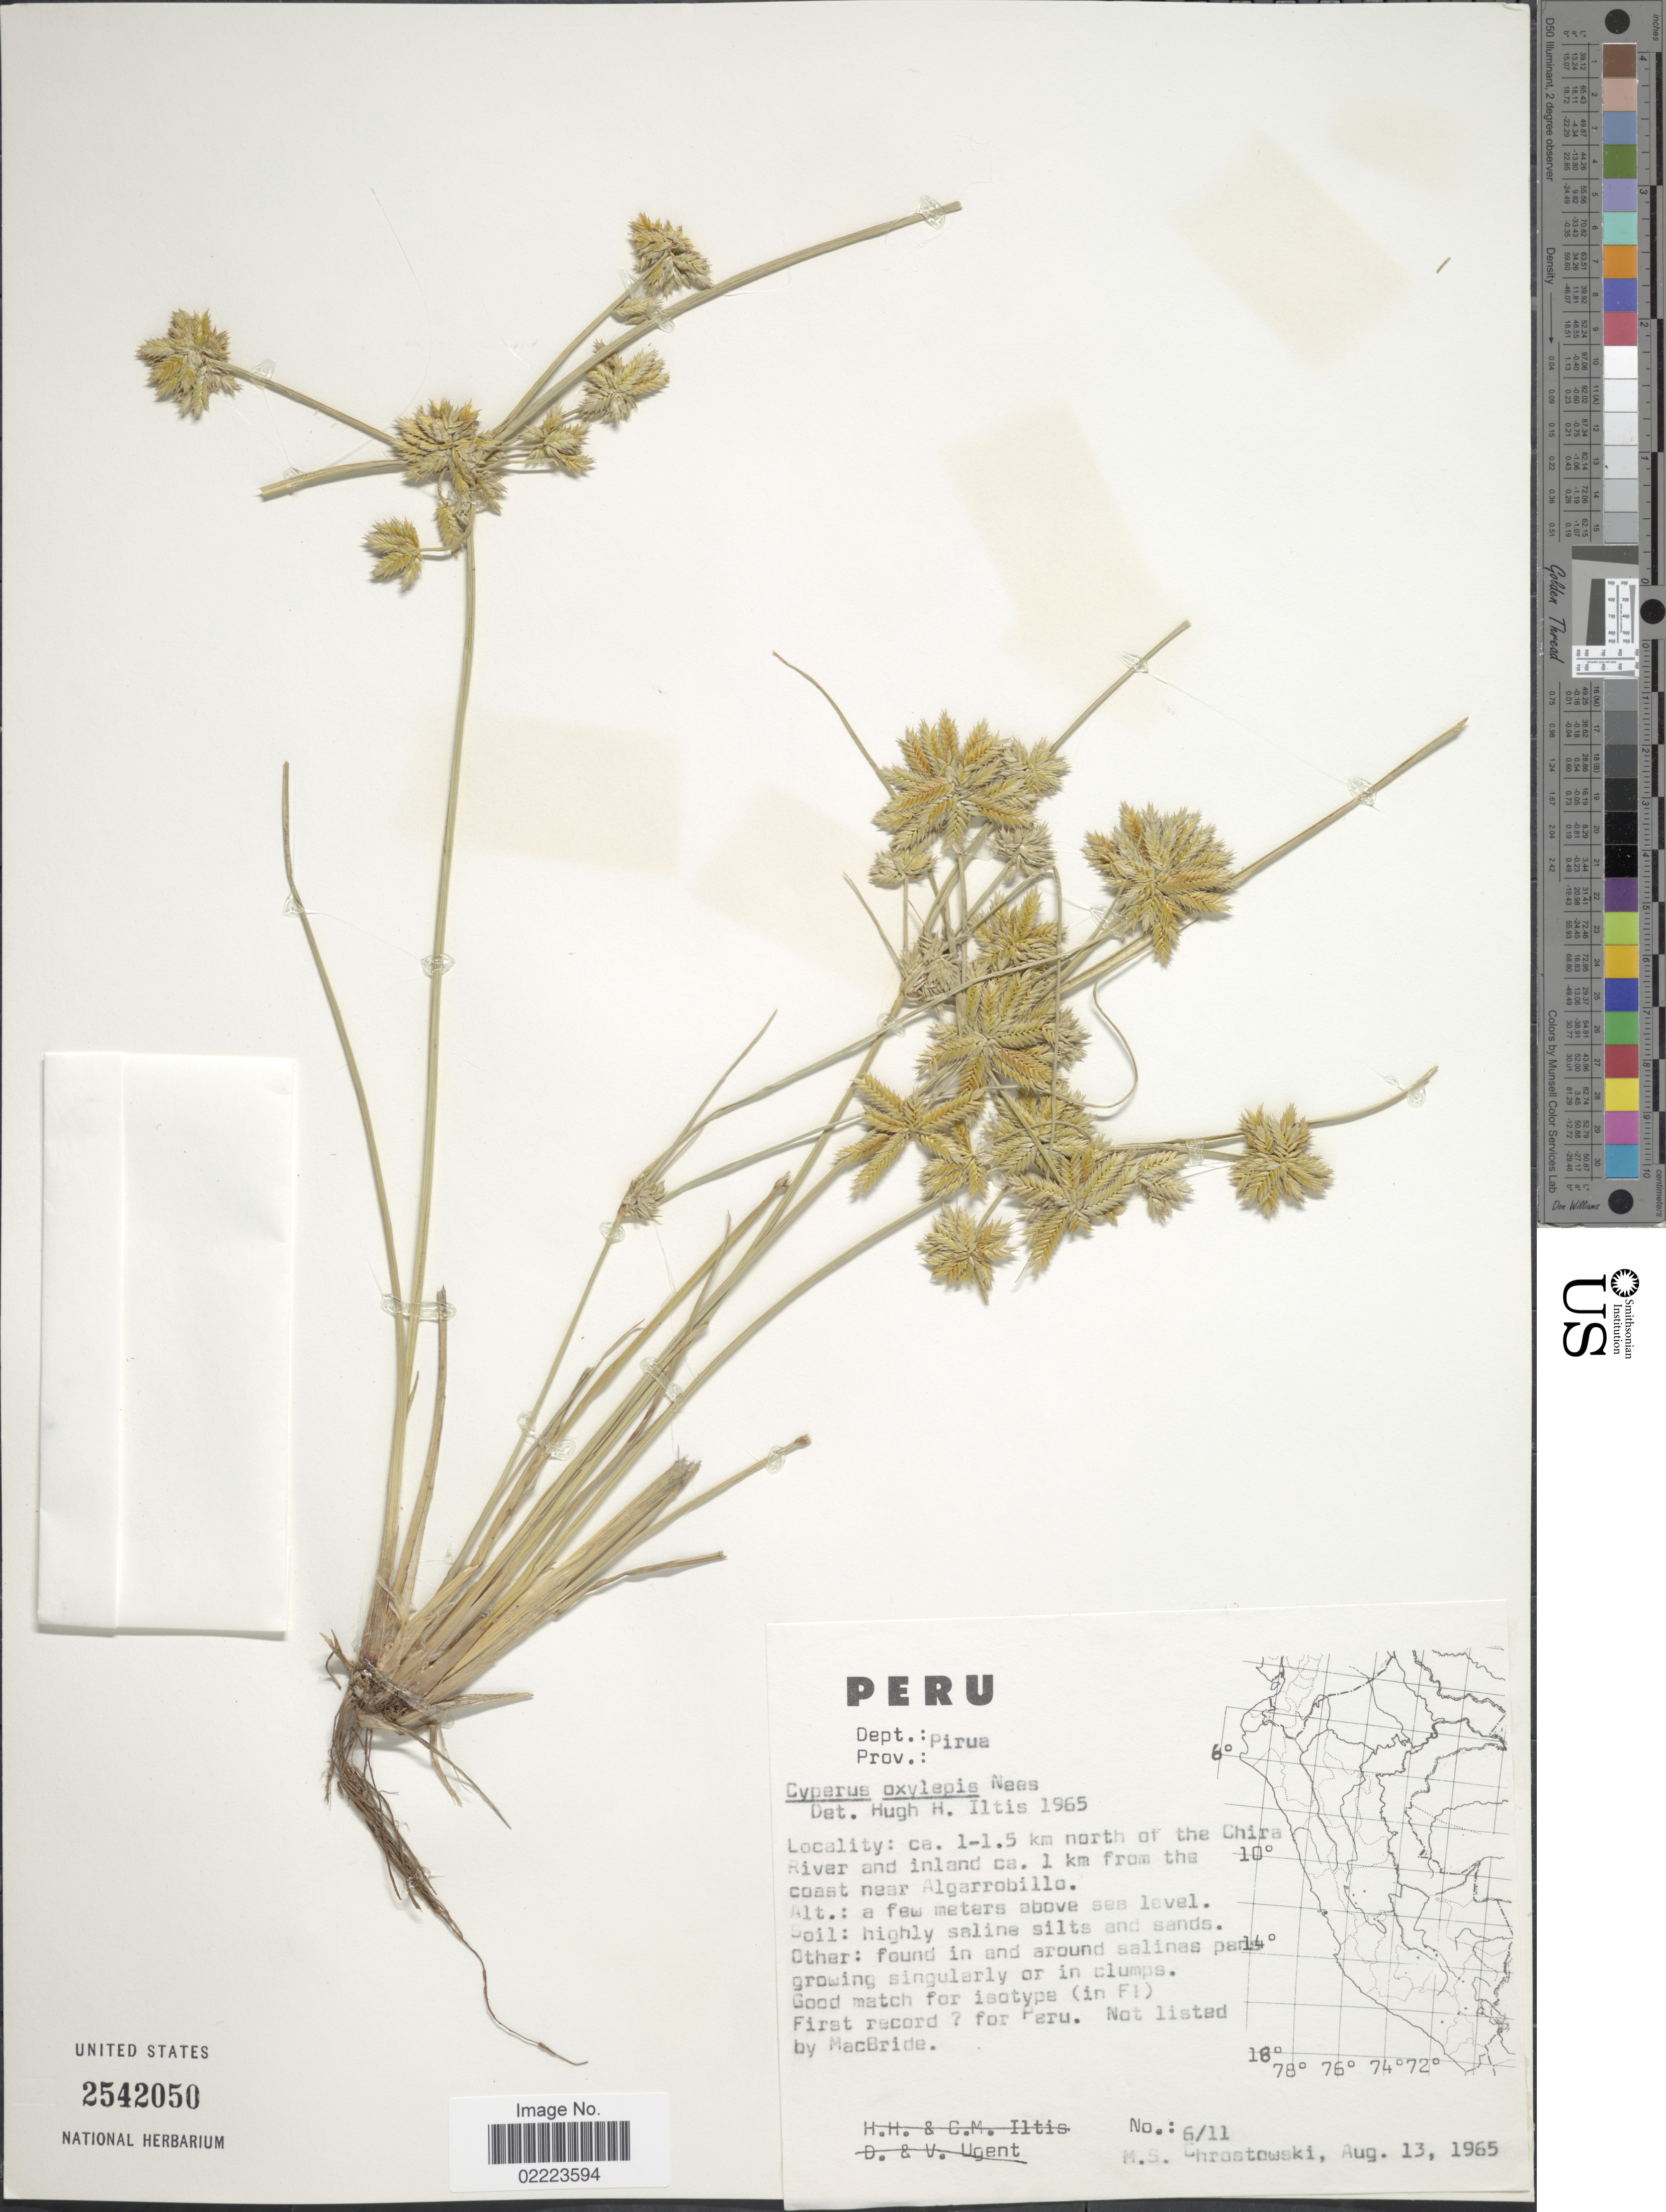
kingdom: Plantae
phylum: Tracheophyta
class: Liliopsida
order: Poales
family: Cyperaceae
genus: Cyperus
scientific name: Cyperus oxylepis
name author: Nees ex Steud.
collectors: M. Chrostowski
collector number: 6/11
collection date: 1965-08-13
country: Peru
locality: Dept.: Pirua. Ca. 1-1.5 km north of the Chira River and inland ca. 1 km from the coast near Algarrobillo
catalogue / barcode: US 2542050